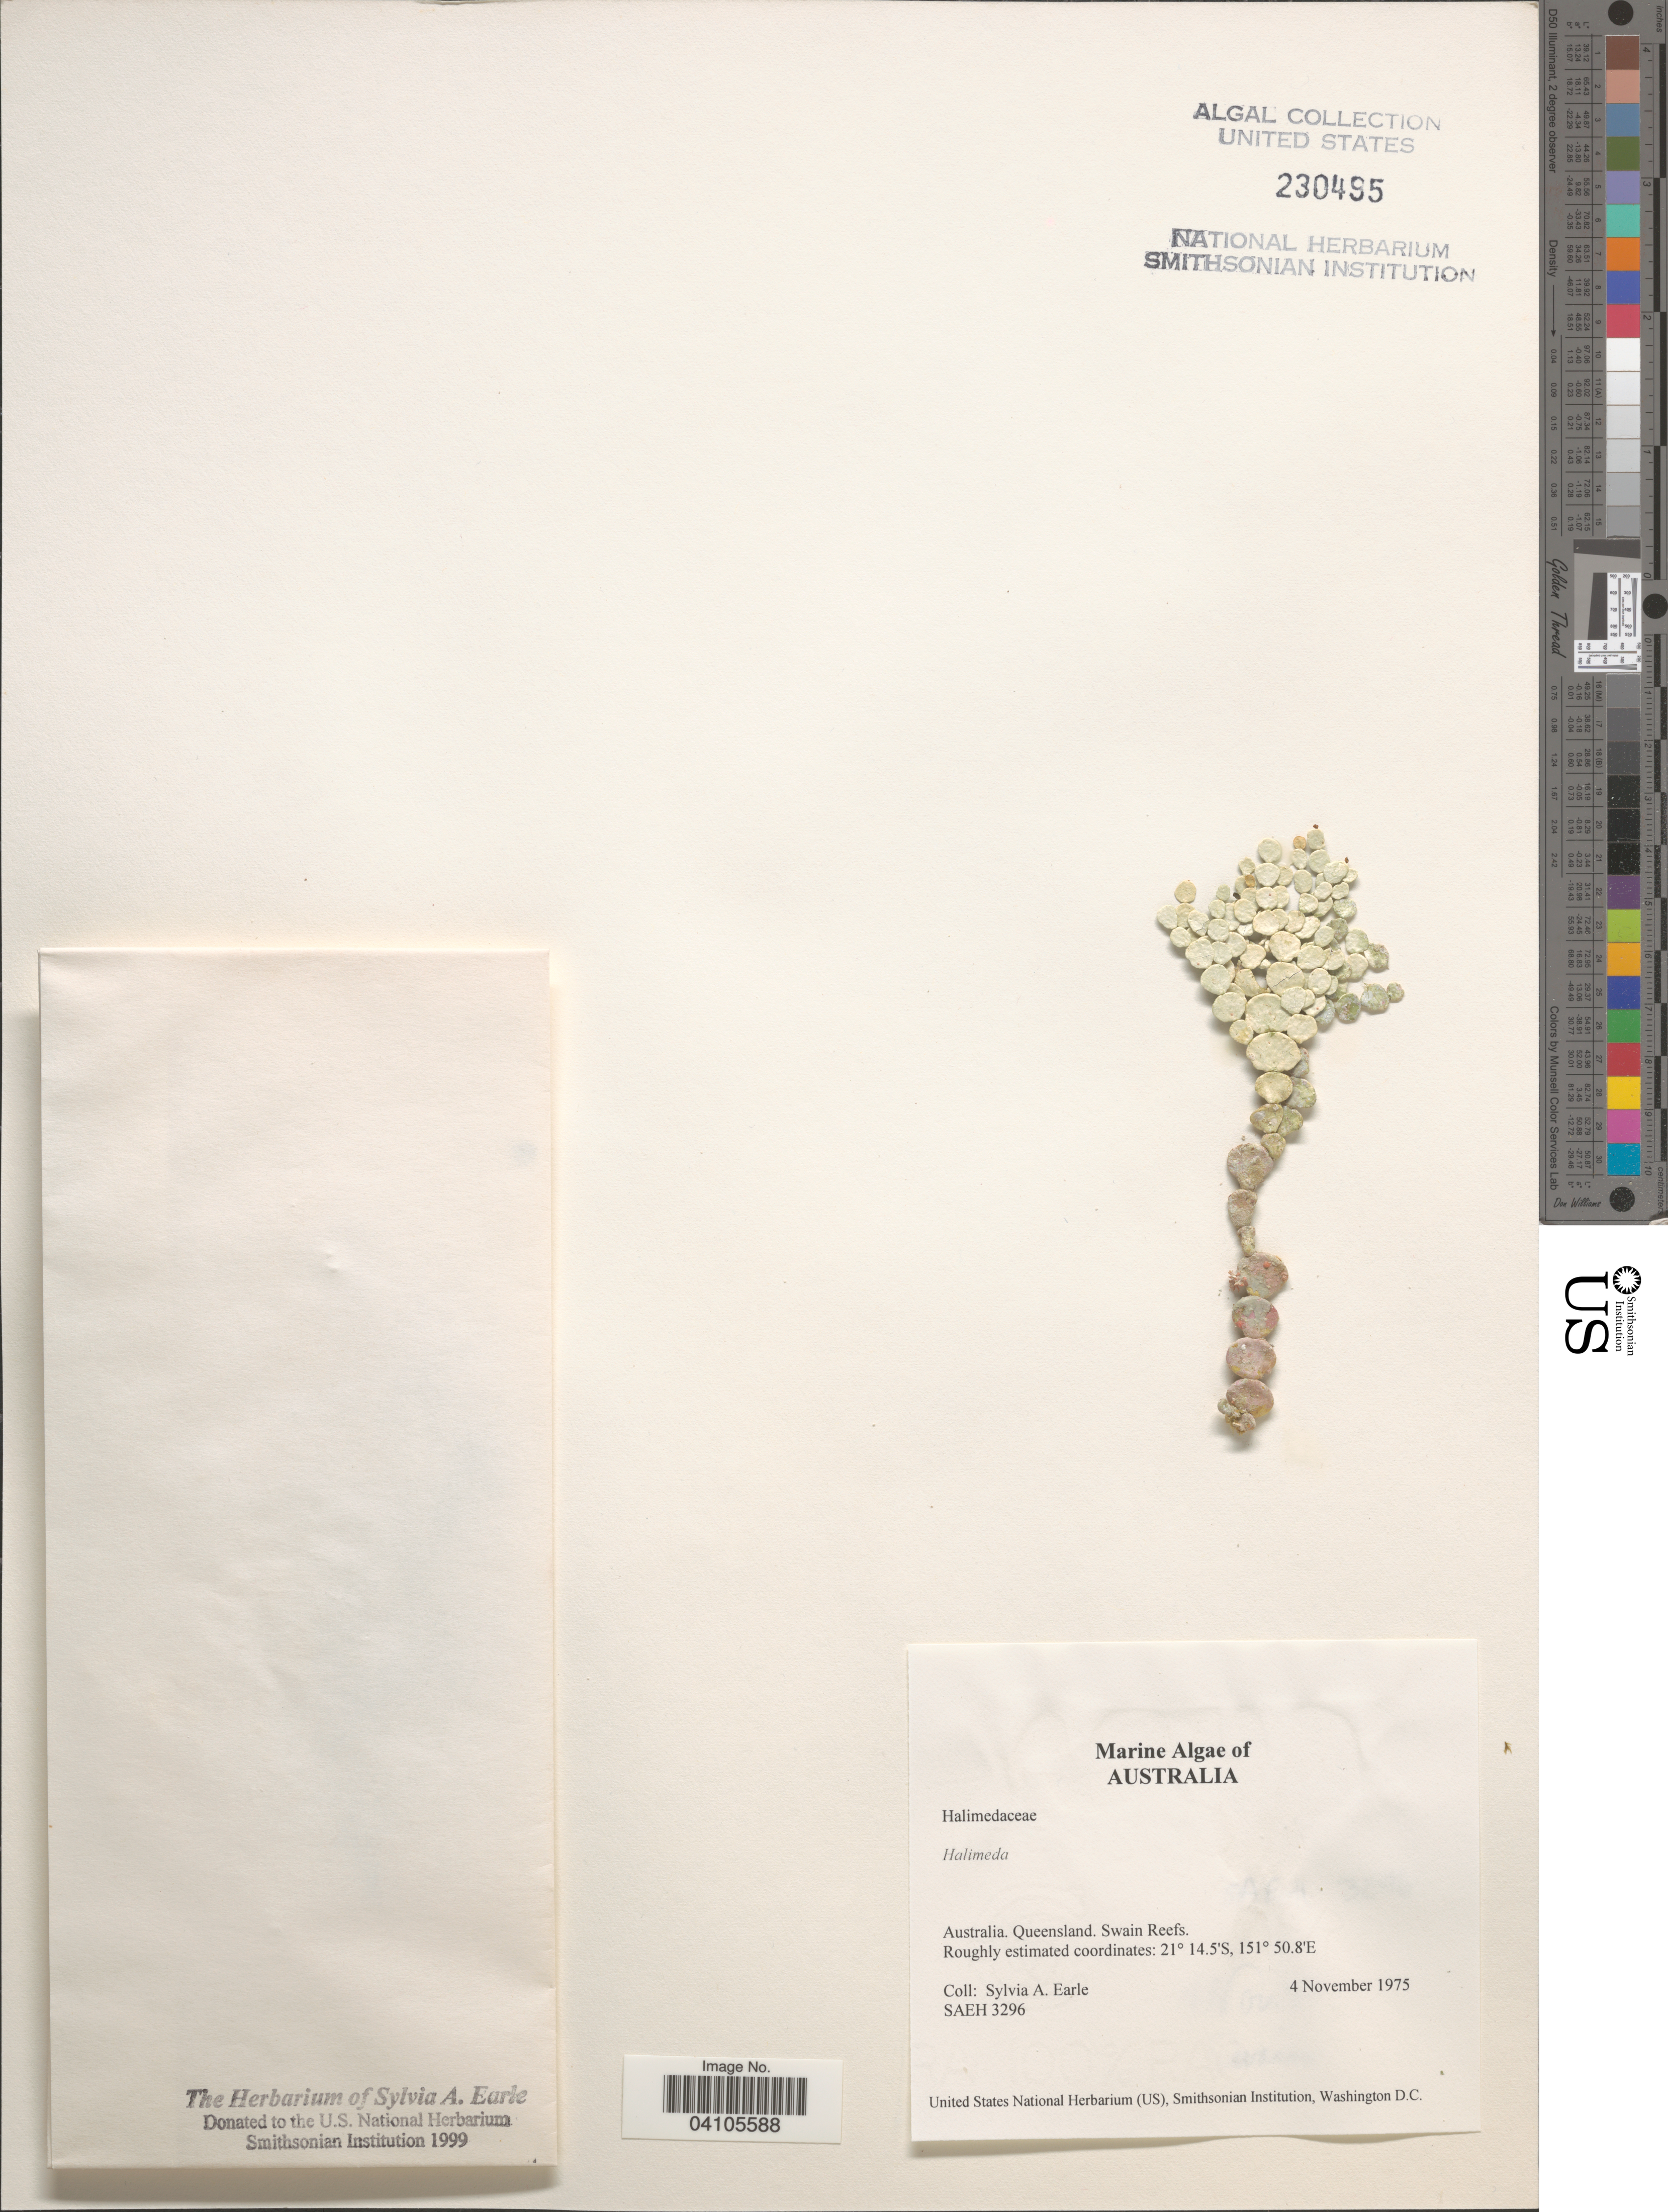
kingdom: Plantae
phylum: Chlorophyta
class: Ulvophyceae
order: Bryopsidales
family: Halimedaceae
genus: Halimeda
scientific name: Halimeda sp.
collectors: S. A. Earle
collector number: SAEH 3296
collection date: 1975-11-04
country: Australia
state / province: Queensland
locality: Swain Reefs.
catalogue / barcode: US 230495